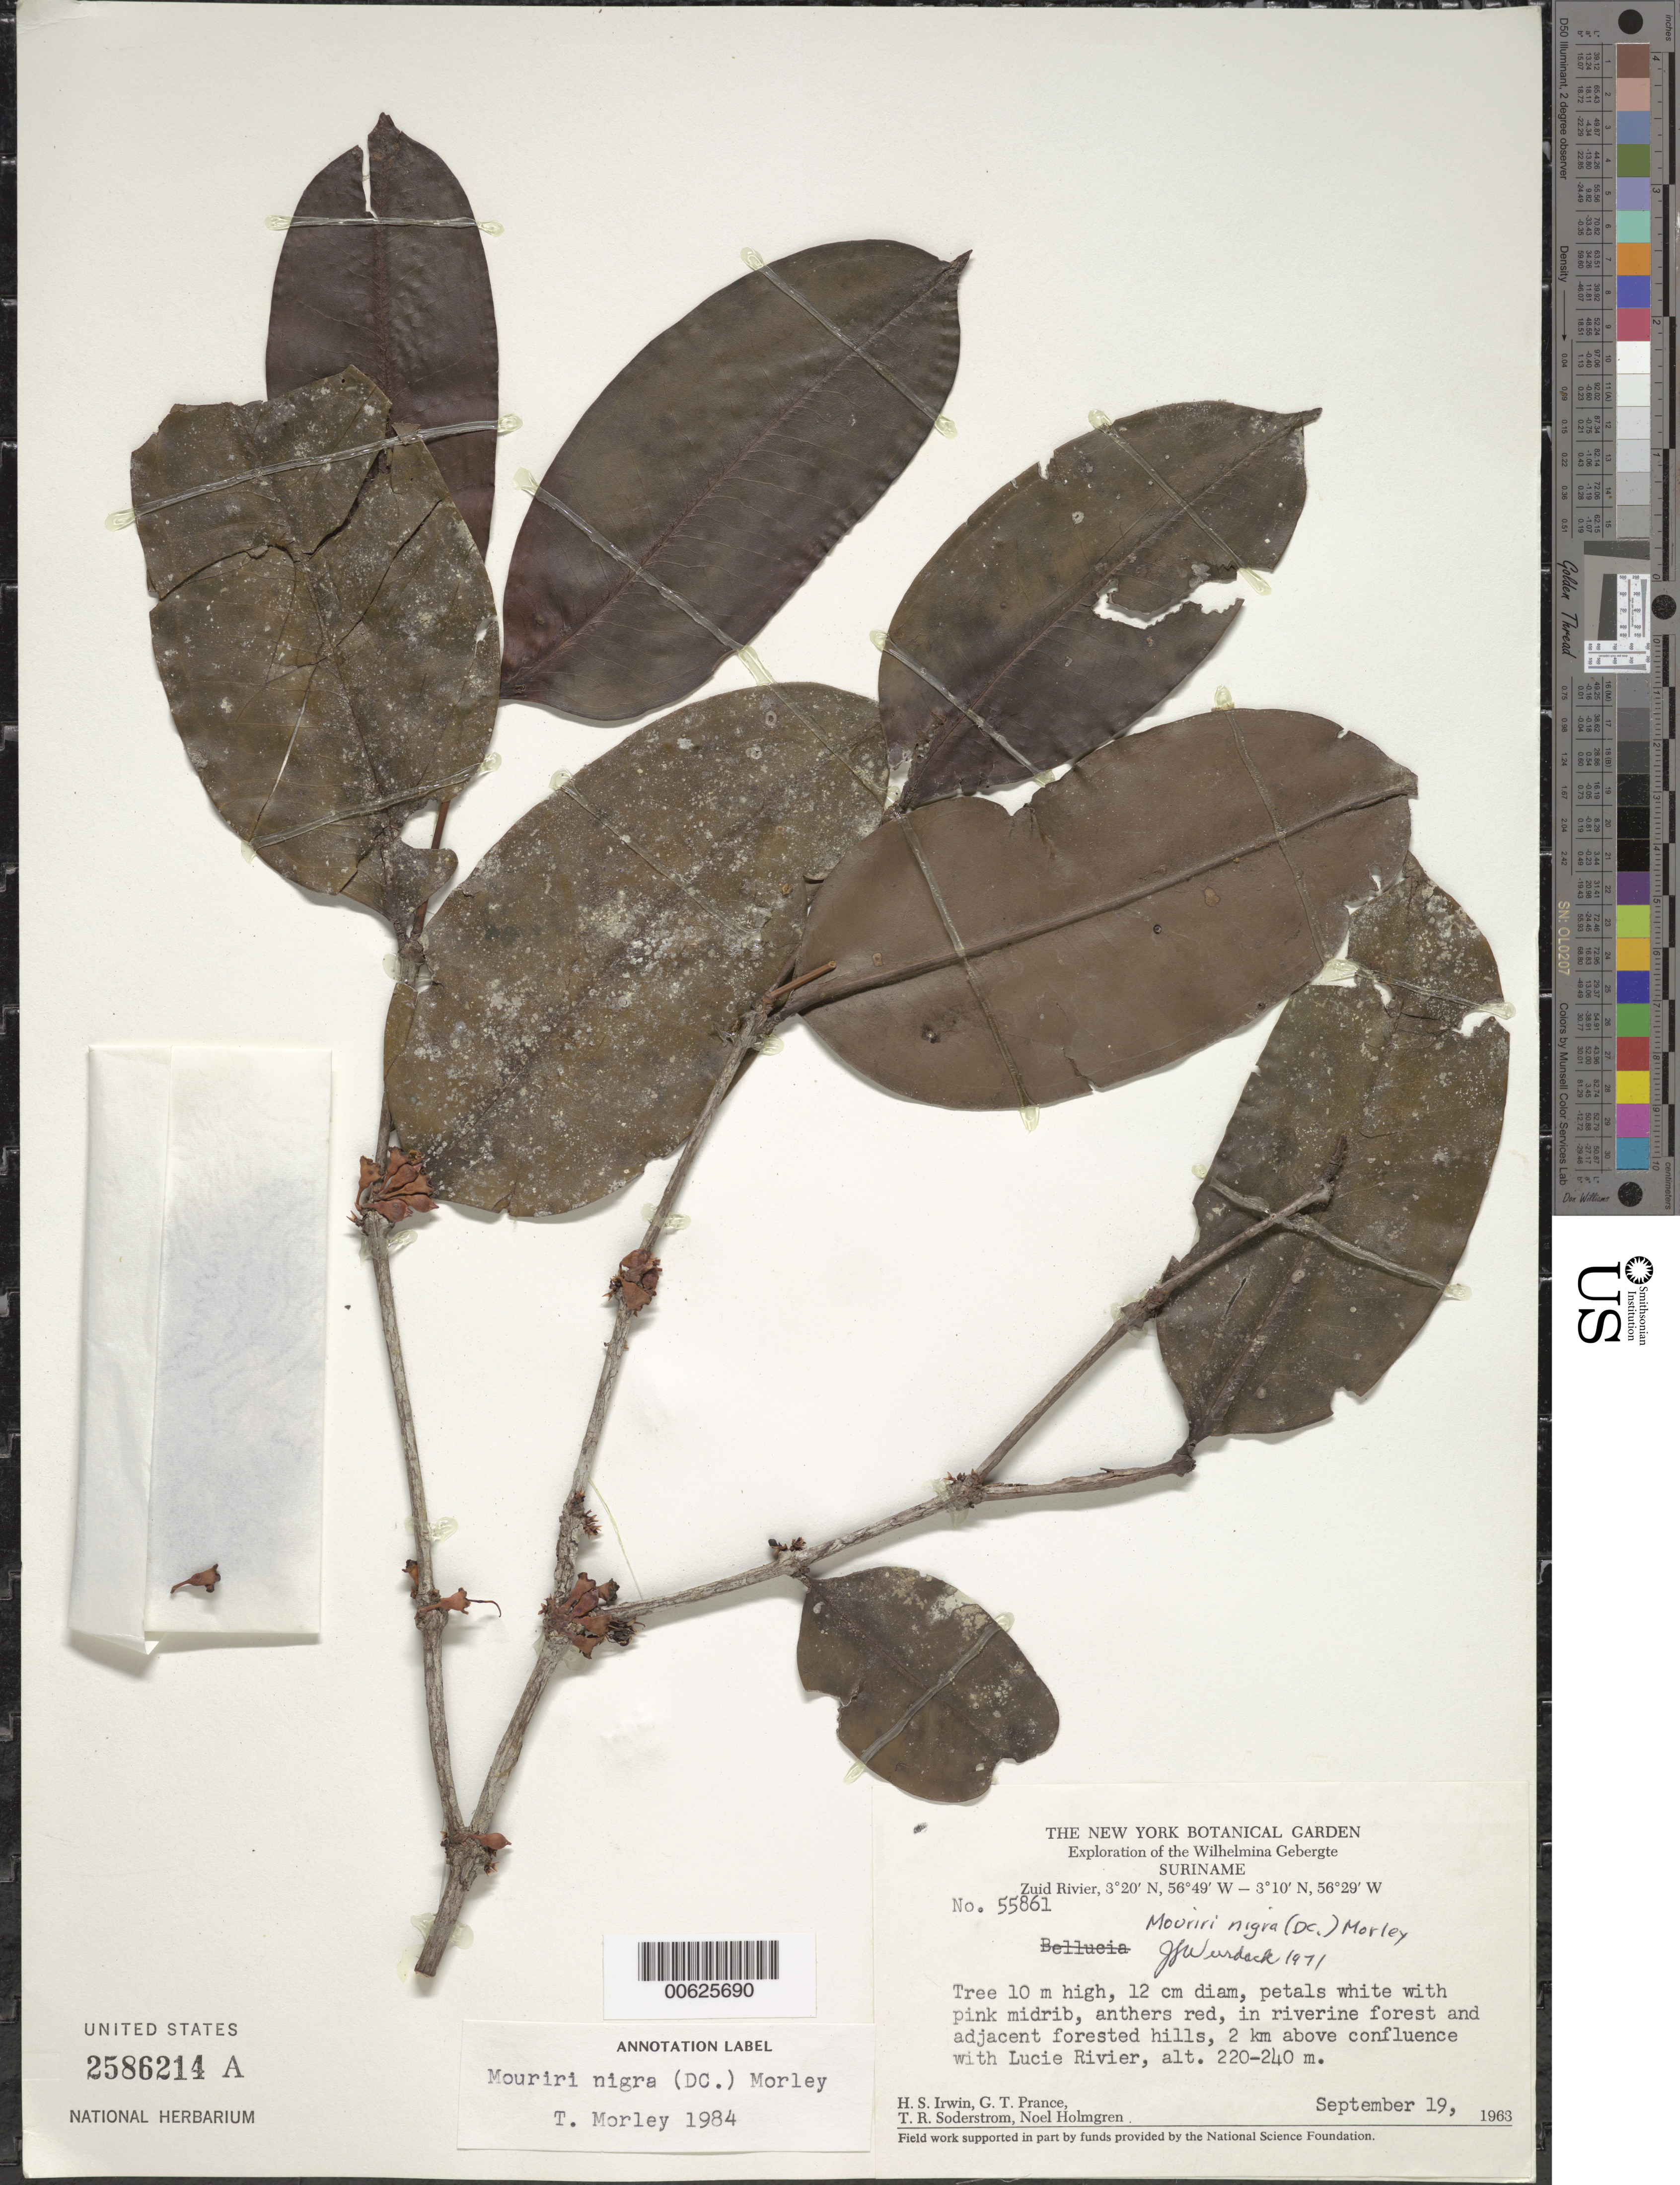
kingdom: Plantae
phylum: Tracheophyta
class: Magnoliopsida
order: Myrtales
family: Melastomataceae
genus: Mouriri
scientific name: Mouriri nigra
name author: (DC.) Morley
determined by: Morley, T.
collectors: H. Irwin, G. T. Prance, T. R. Soderstrom & N. H. Holmgren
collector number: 55861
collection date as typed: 19-Sep-63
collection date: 1963-09-19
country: Suriname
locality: Zuid River, 2 km above confluence with Lucie R., Wilhelmina Gebergte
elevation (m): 220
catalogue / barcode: US 2586214A